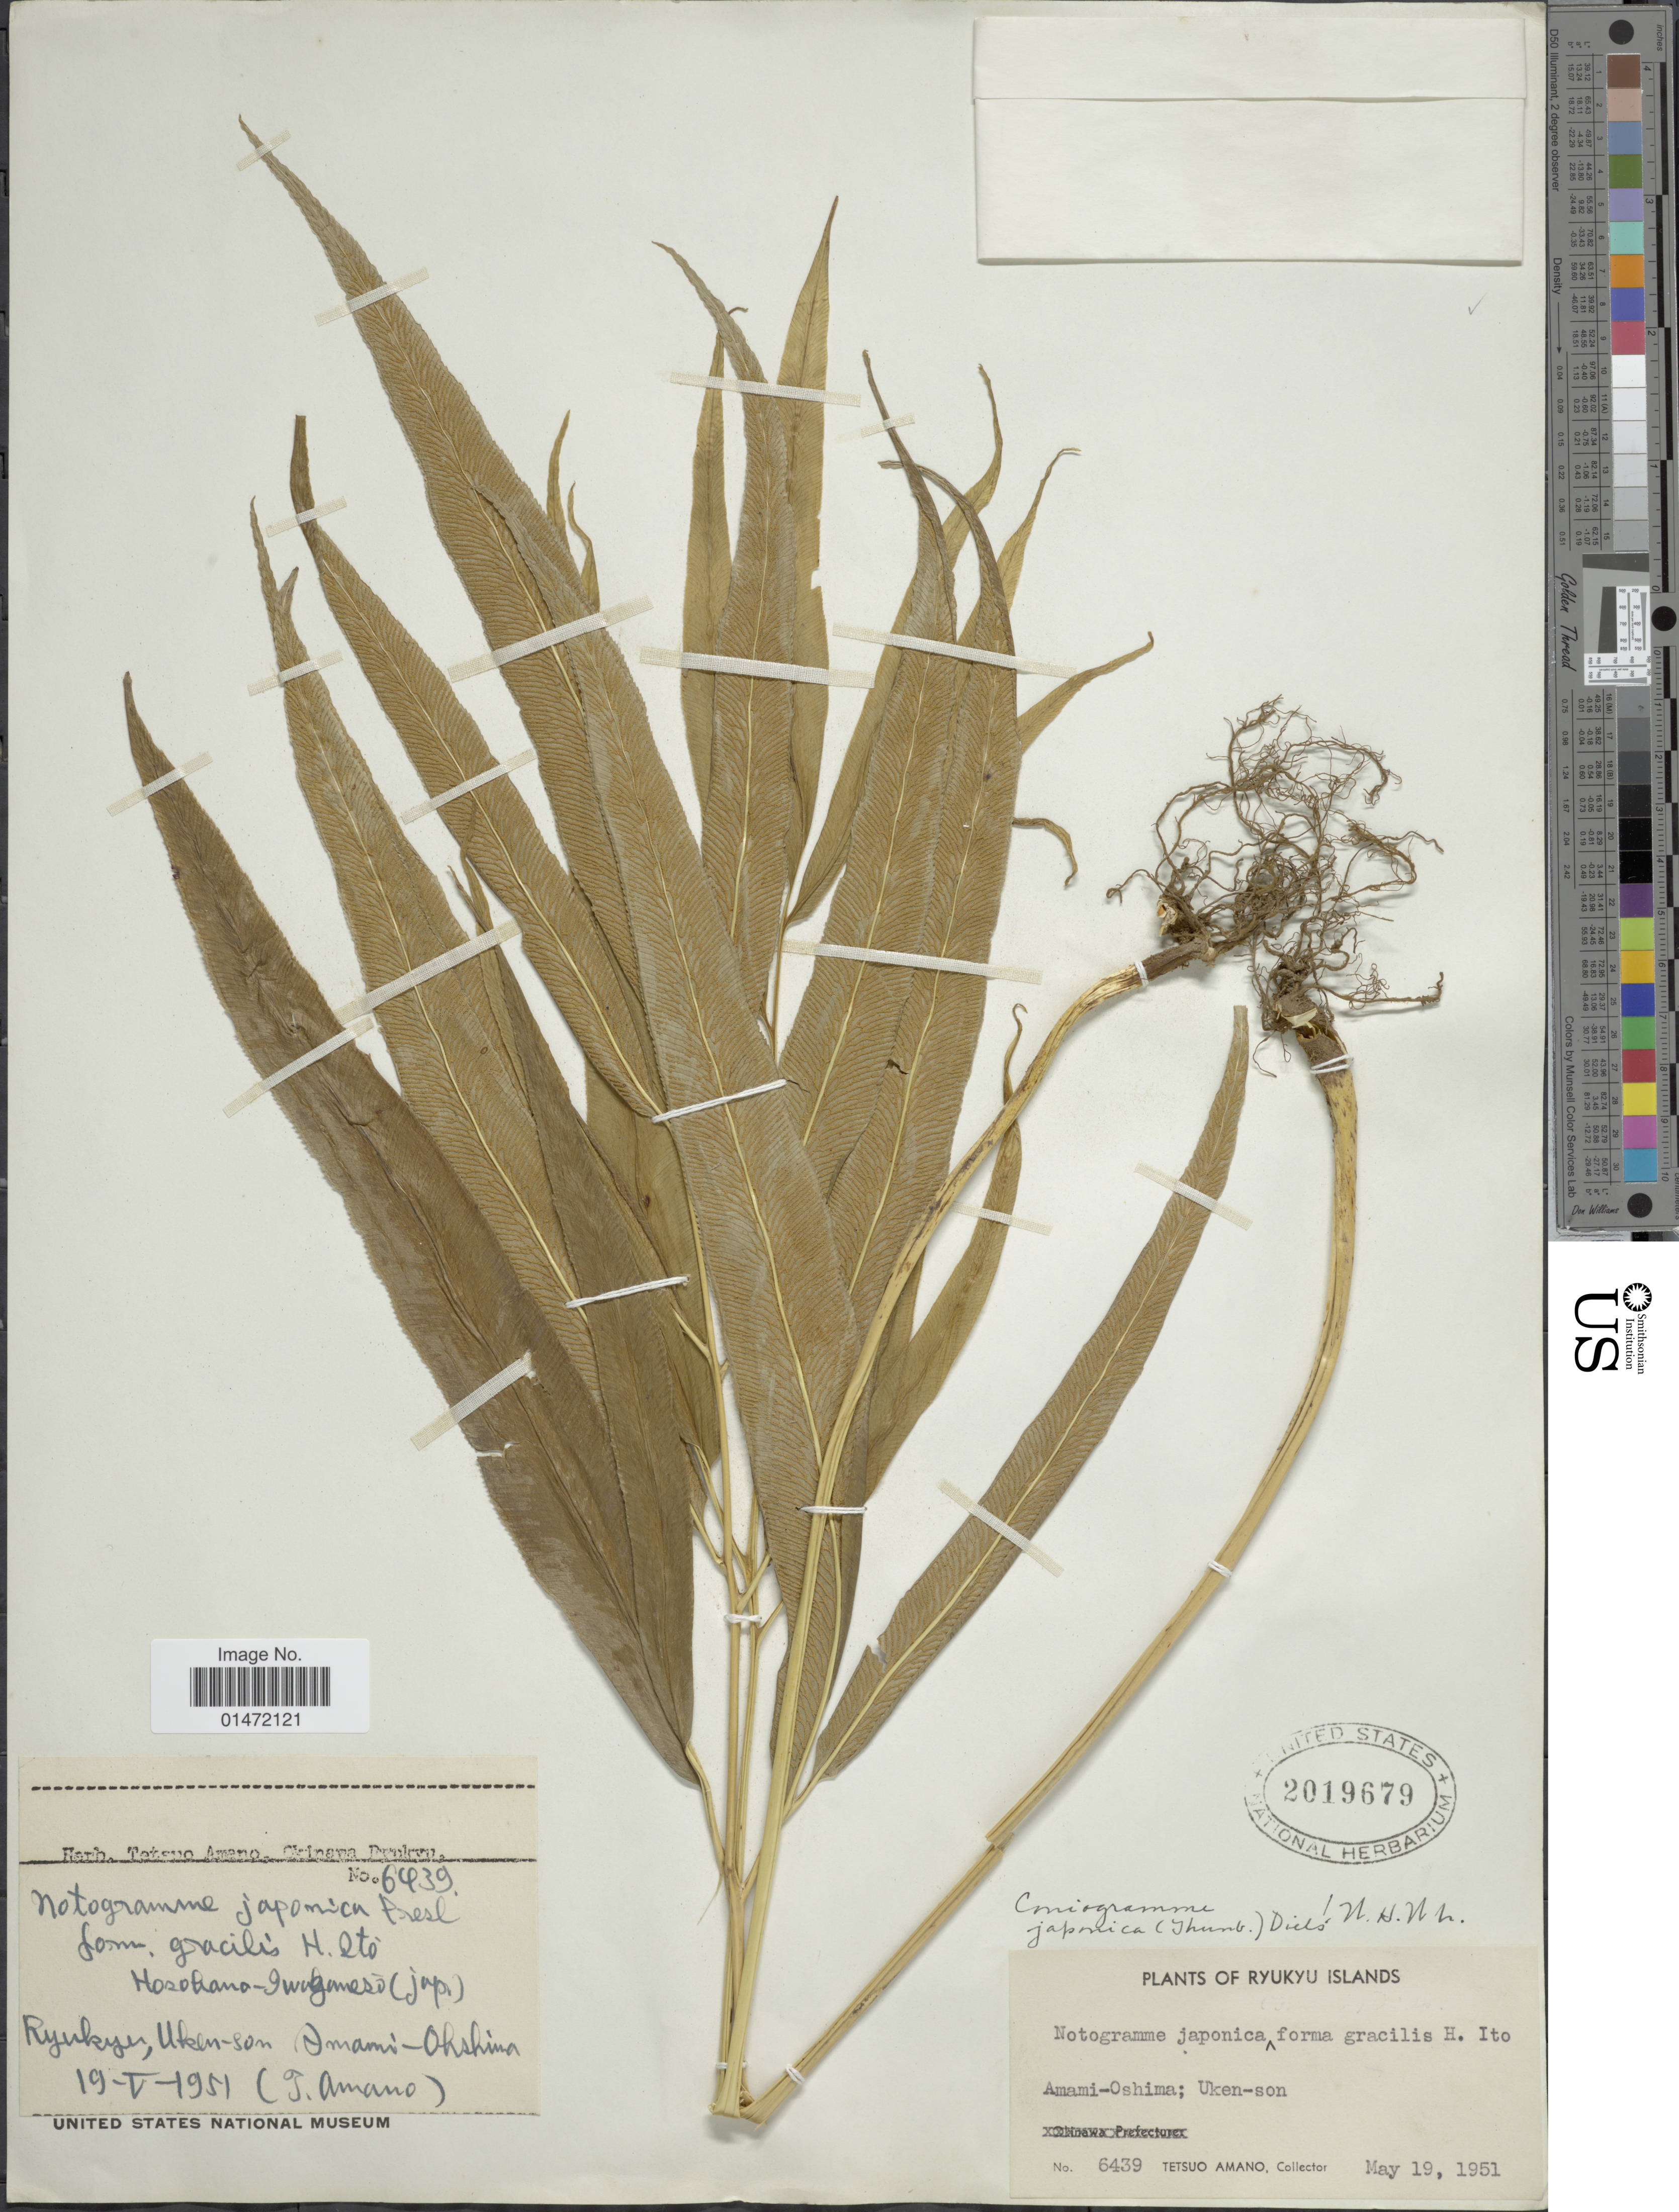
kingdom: Plantae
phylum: Tracheophyta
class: Polypodiopsida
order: Polypodiales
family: Pteridaceae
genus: Coniogramme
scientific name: Coniogramme japonica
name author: (Thunb. ex Murray) Diels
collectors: T. Amano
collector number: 6439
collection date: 1951-05-19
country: Japan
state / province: Kagosima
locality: Ryukyu Islands. Amami-Oshima; Uken-son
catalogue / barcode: US 2019679